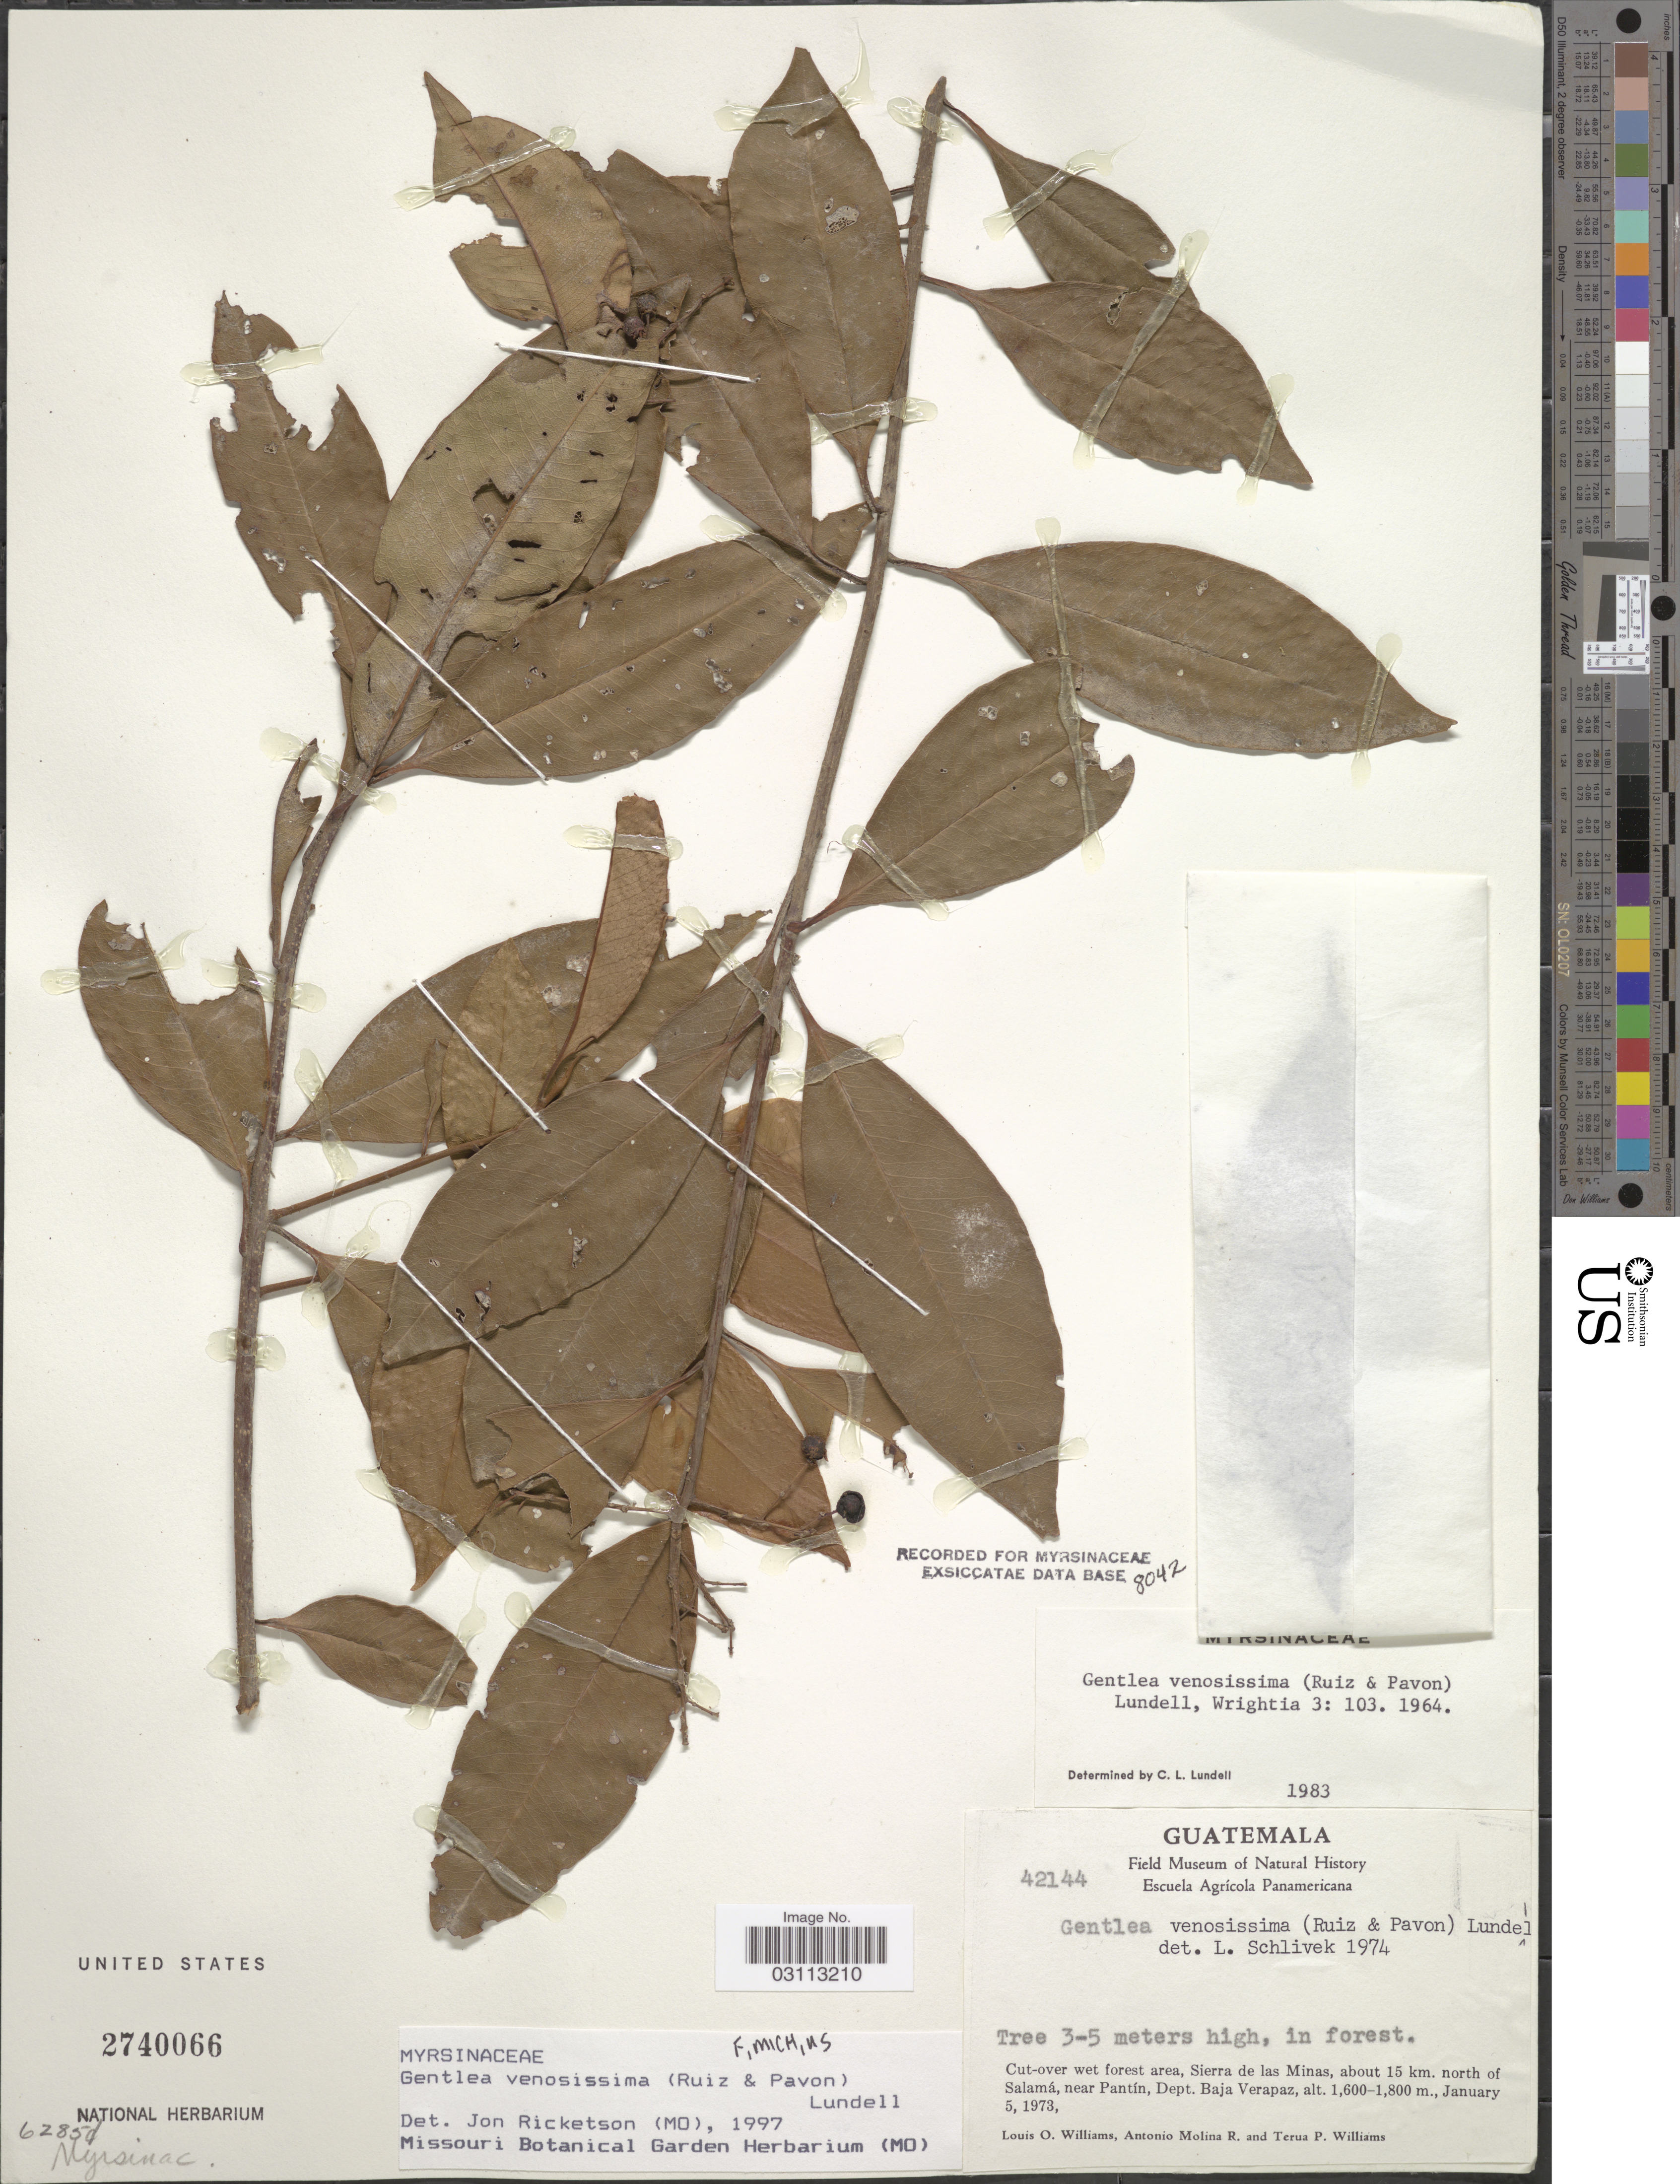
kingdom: Plantae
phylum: Tracheophyta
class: Magnoliopsida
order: Ericales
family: Primulaceae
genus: Gentlea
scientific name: Gentlea venosissima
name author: (Ruiz & Pav.) Lundell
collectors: L. O. Williams, A. Molina R. & T. Williams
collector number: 42144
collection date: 1973-01-05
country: Guatemala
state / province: Baja Verapaz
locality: Cut-over wet forest area, Sierra de las Minas, about 15 km. north of Salamá, near Pantín, Dept. Baja Verapaz.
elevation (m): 1600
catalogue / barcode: US 2740066